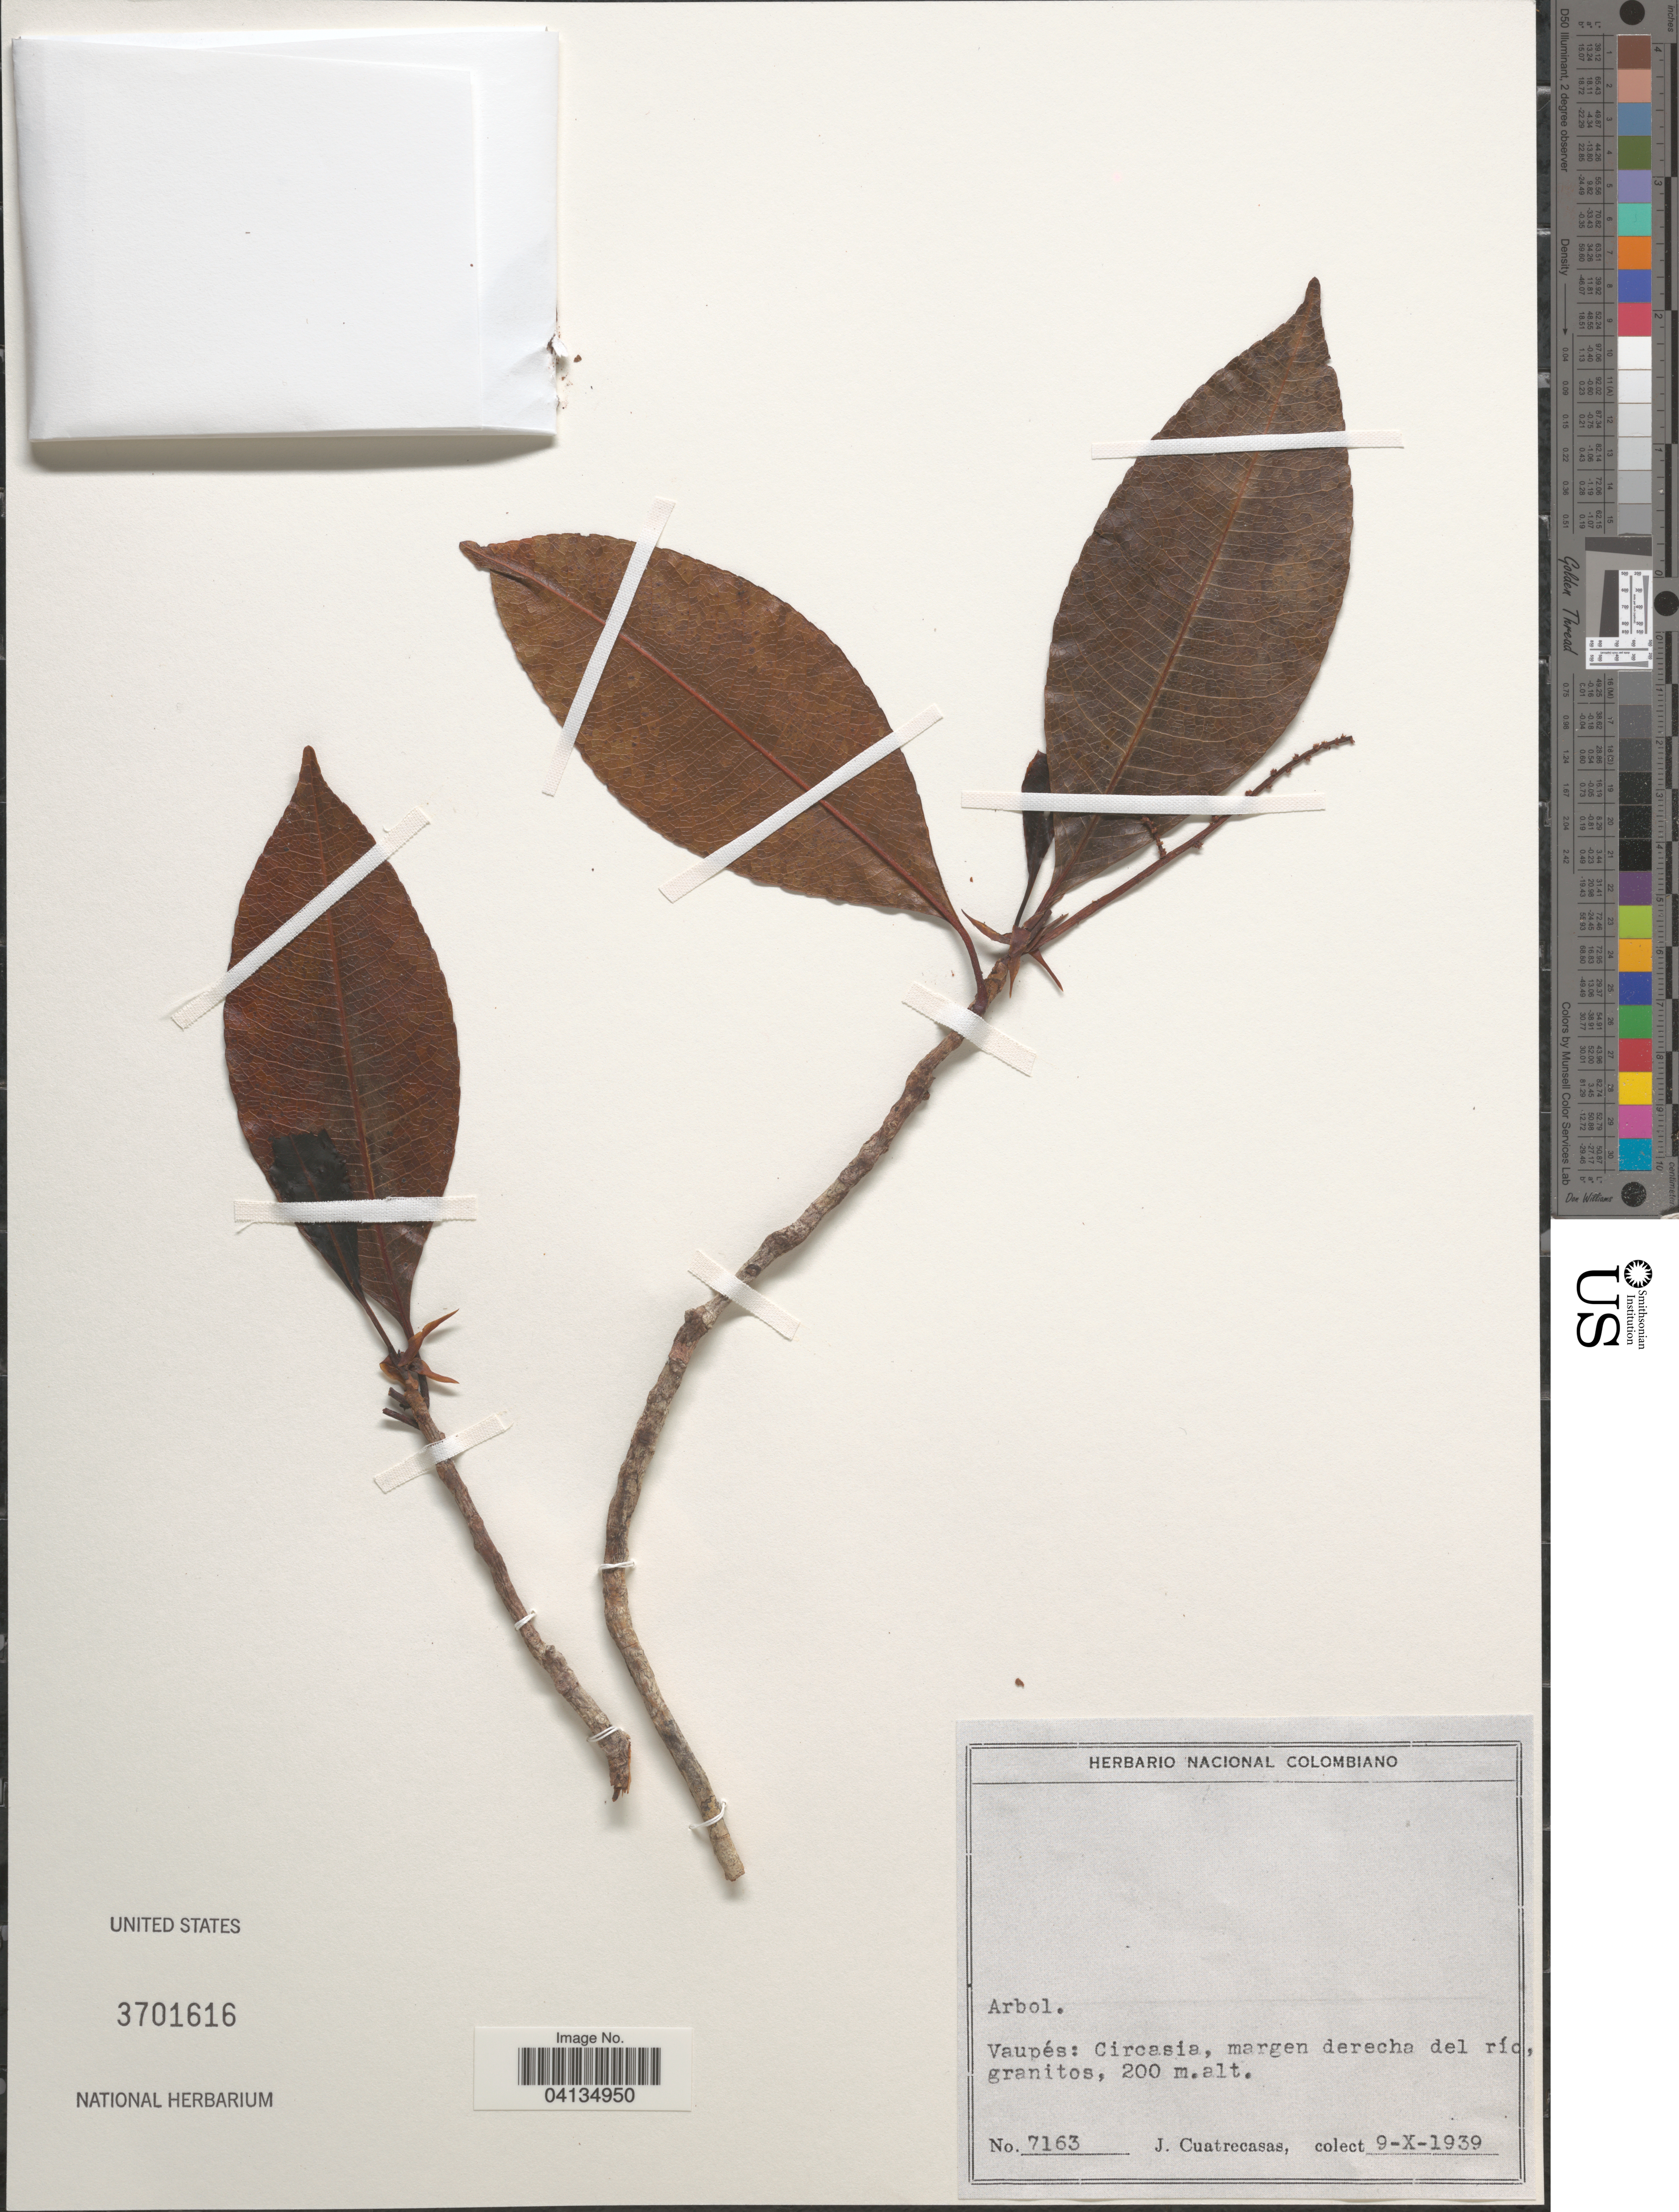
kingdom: Plantae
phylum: Tracheophyta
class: Magnoliopsida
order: Malpighiales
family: Salicaceae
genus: Casearia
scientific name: Casearia euceraea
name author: Mestier et al.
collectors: J. Cuatrecasas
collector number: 7163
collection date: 1939-10-09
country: Colombia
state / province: Vaupés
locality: Circasia, margen derecha del río.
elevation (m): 200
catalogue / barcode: US 3701616